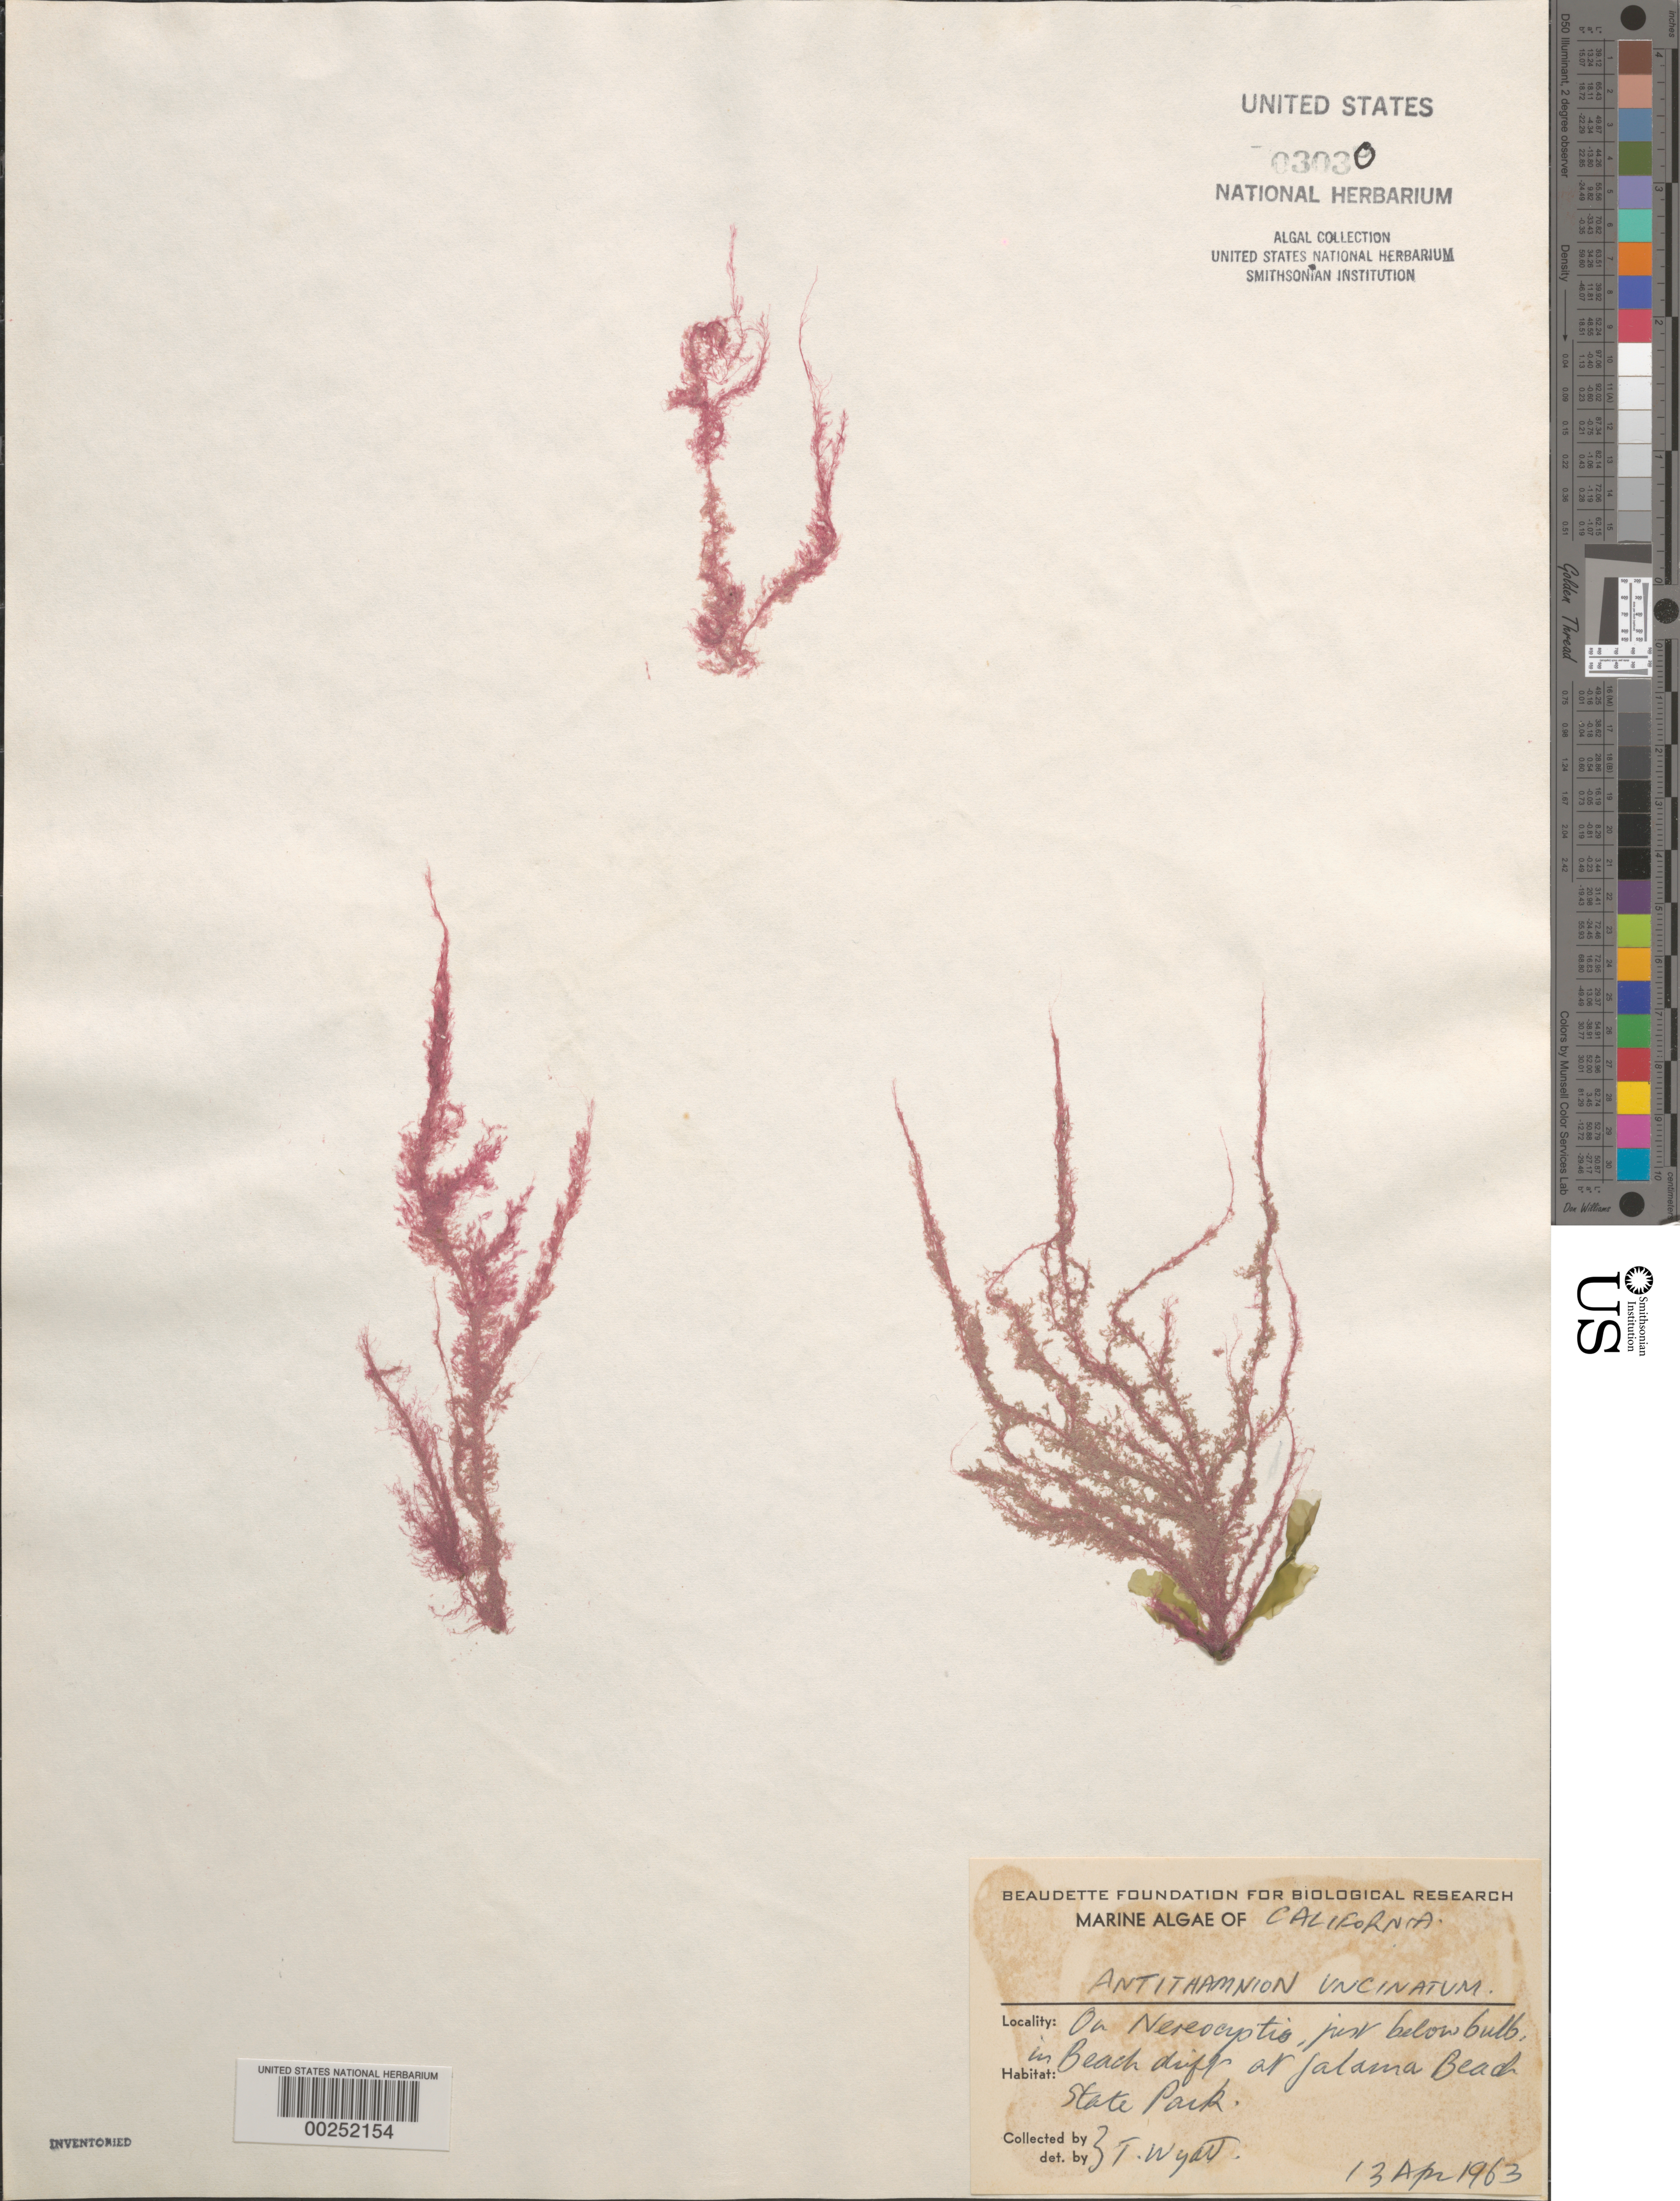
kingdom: Plantae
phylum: Rhodophyta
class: Florideophyceae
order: Ceramiales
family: Ceramiaceae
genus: Antithamnionella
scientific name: Antithamnionella pacifica var. uncinata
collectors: T. Wyatt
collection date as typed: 13 Apr 1963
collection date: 1963-04-13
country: United States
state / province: California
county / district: San Luis Obispo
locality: Jalama Beach State Park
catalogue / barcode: US 3030